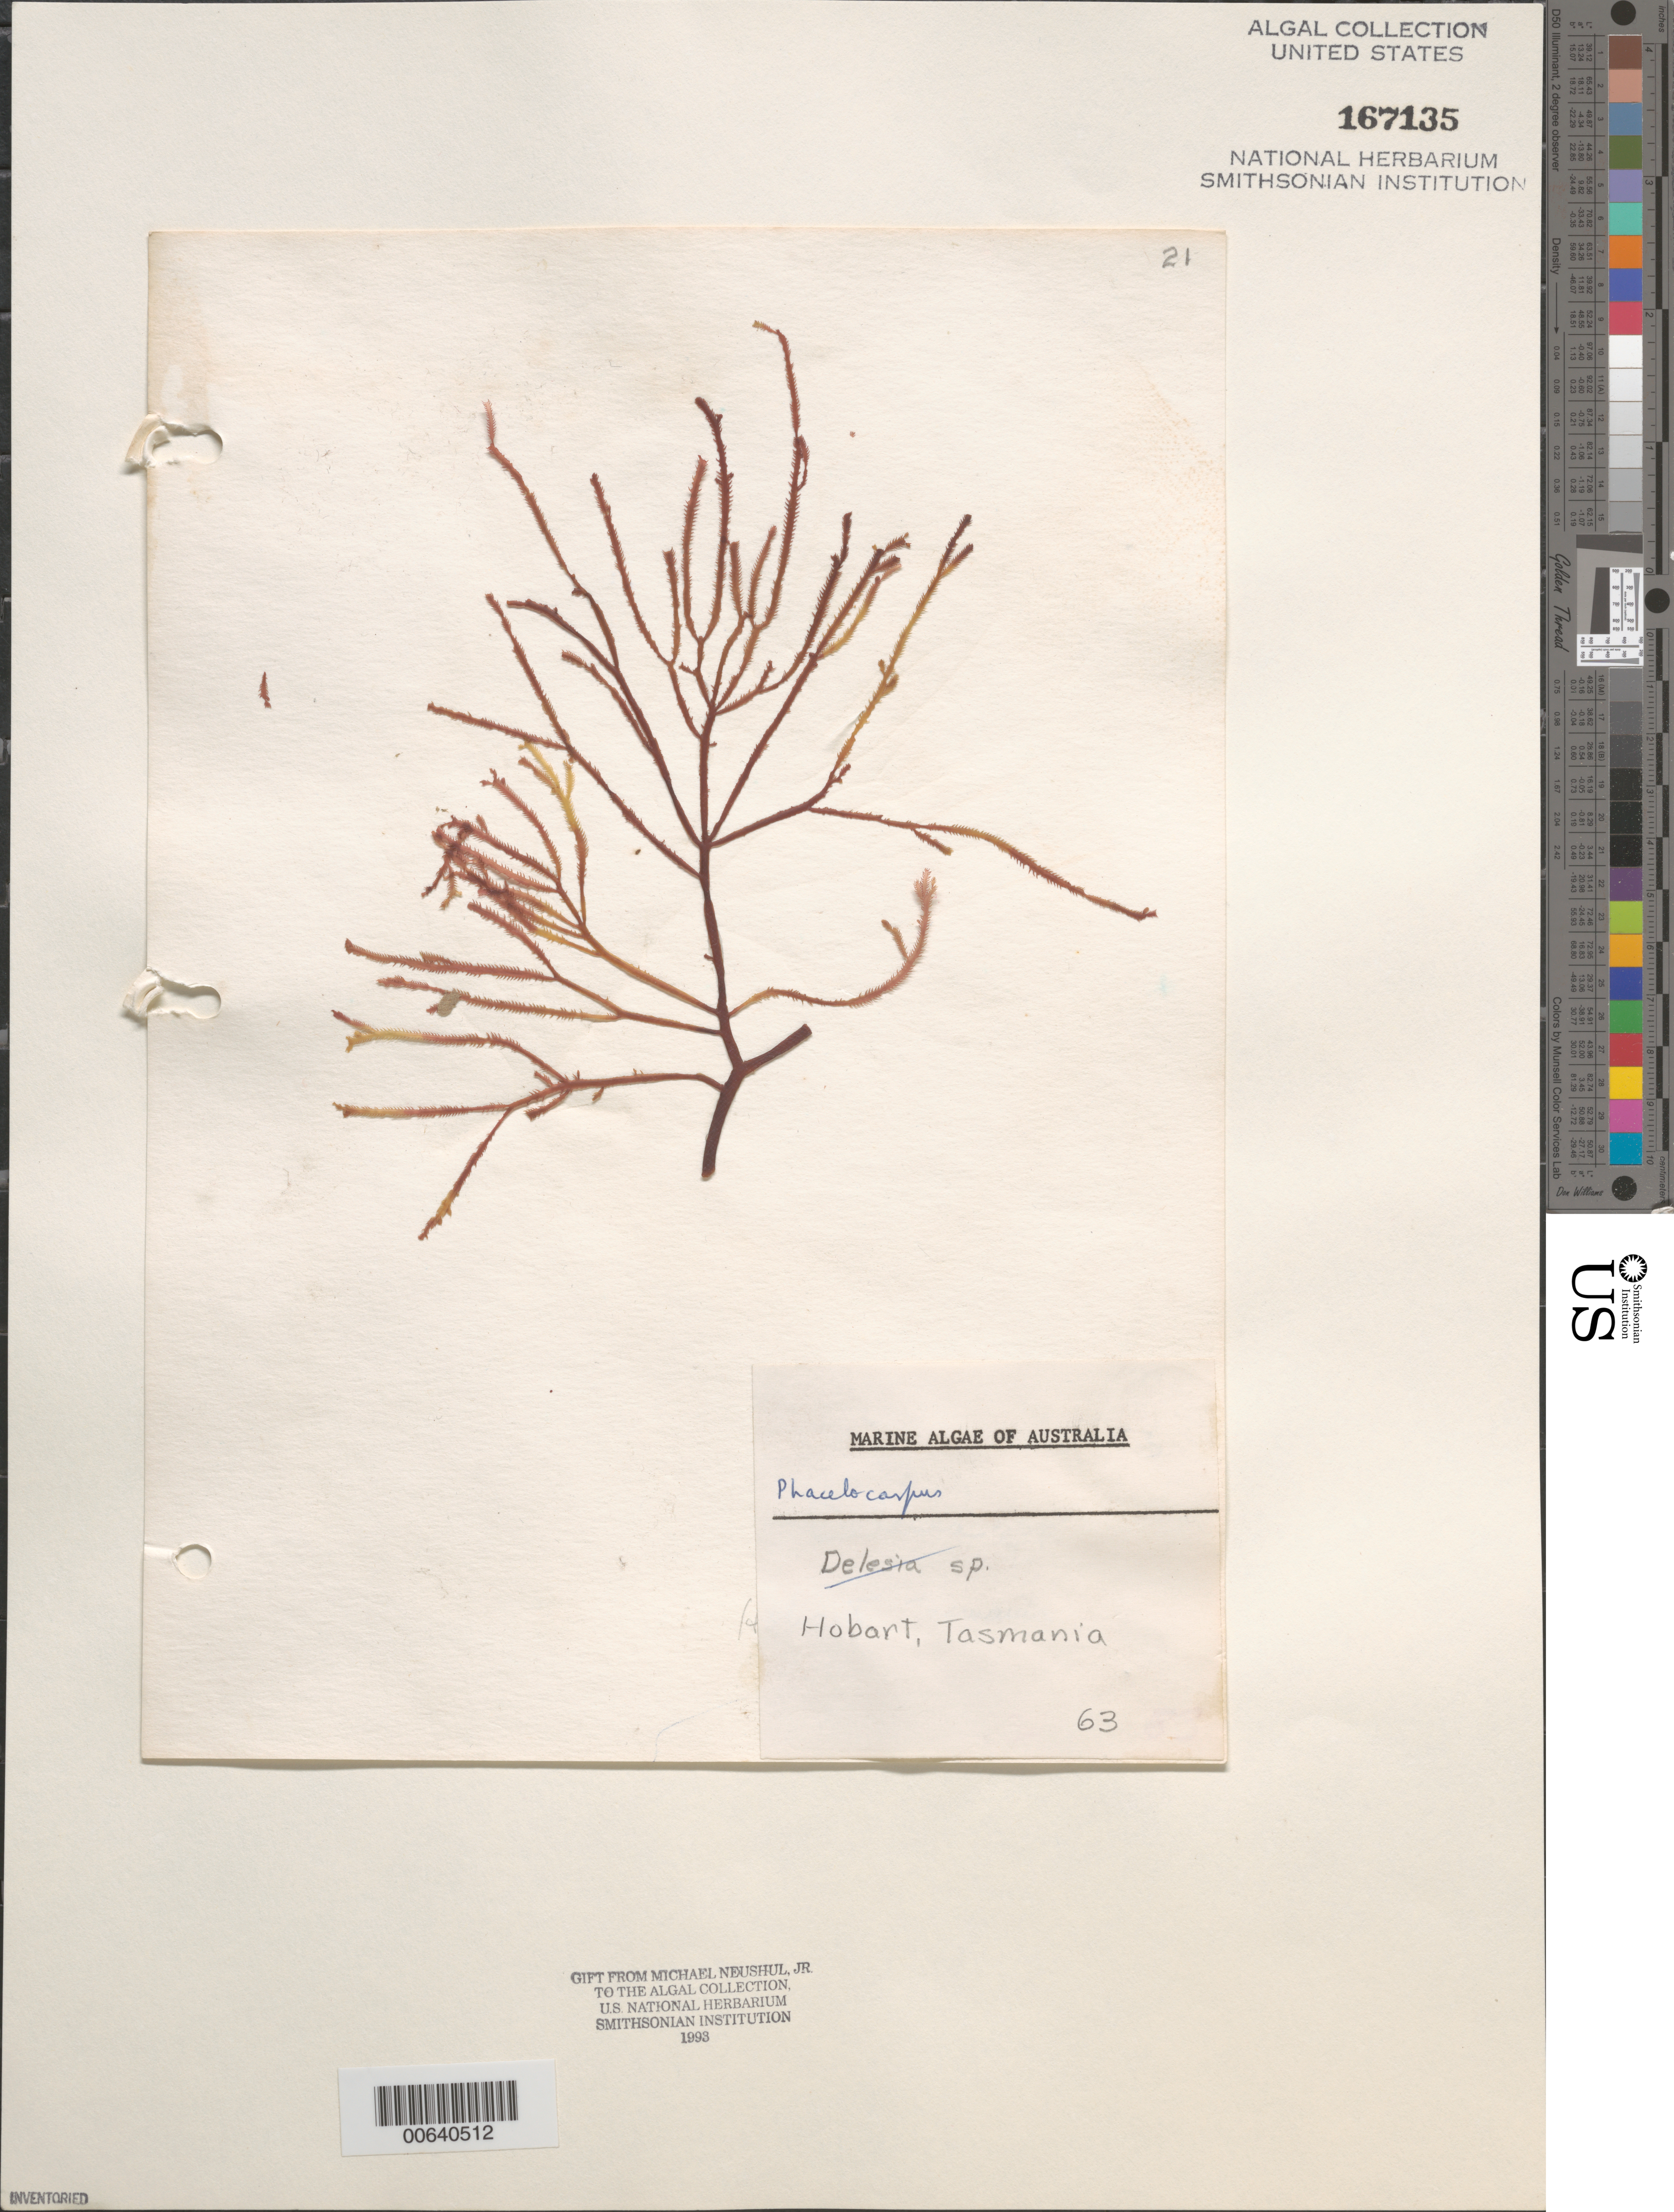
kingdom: Plantae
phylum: Rhodophyta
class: Florideophyceae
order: Gigartinales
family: Phacelocarpaceae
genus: Phacelocarpus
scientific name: Phacelocarpus sp.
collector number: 63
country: Australia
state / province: Tasmania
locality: Hobart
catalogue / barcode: US 167135